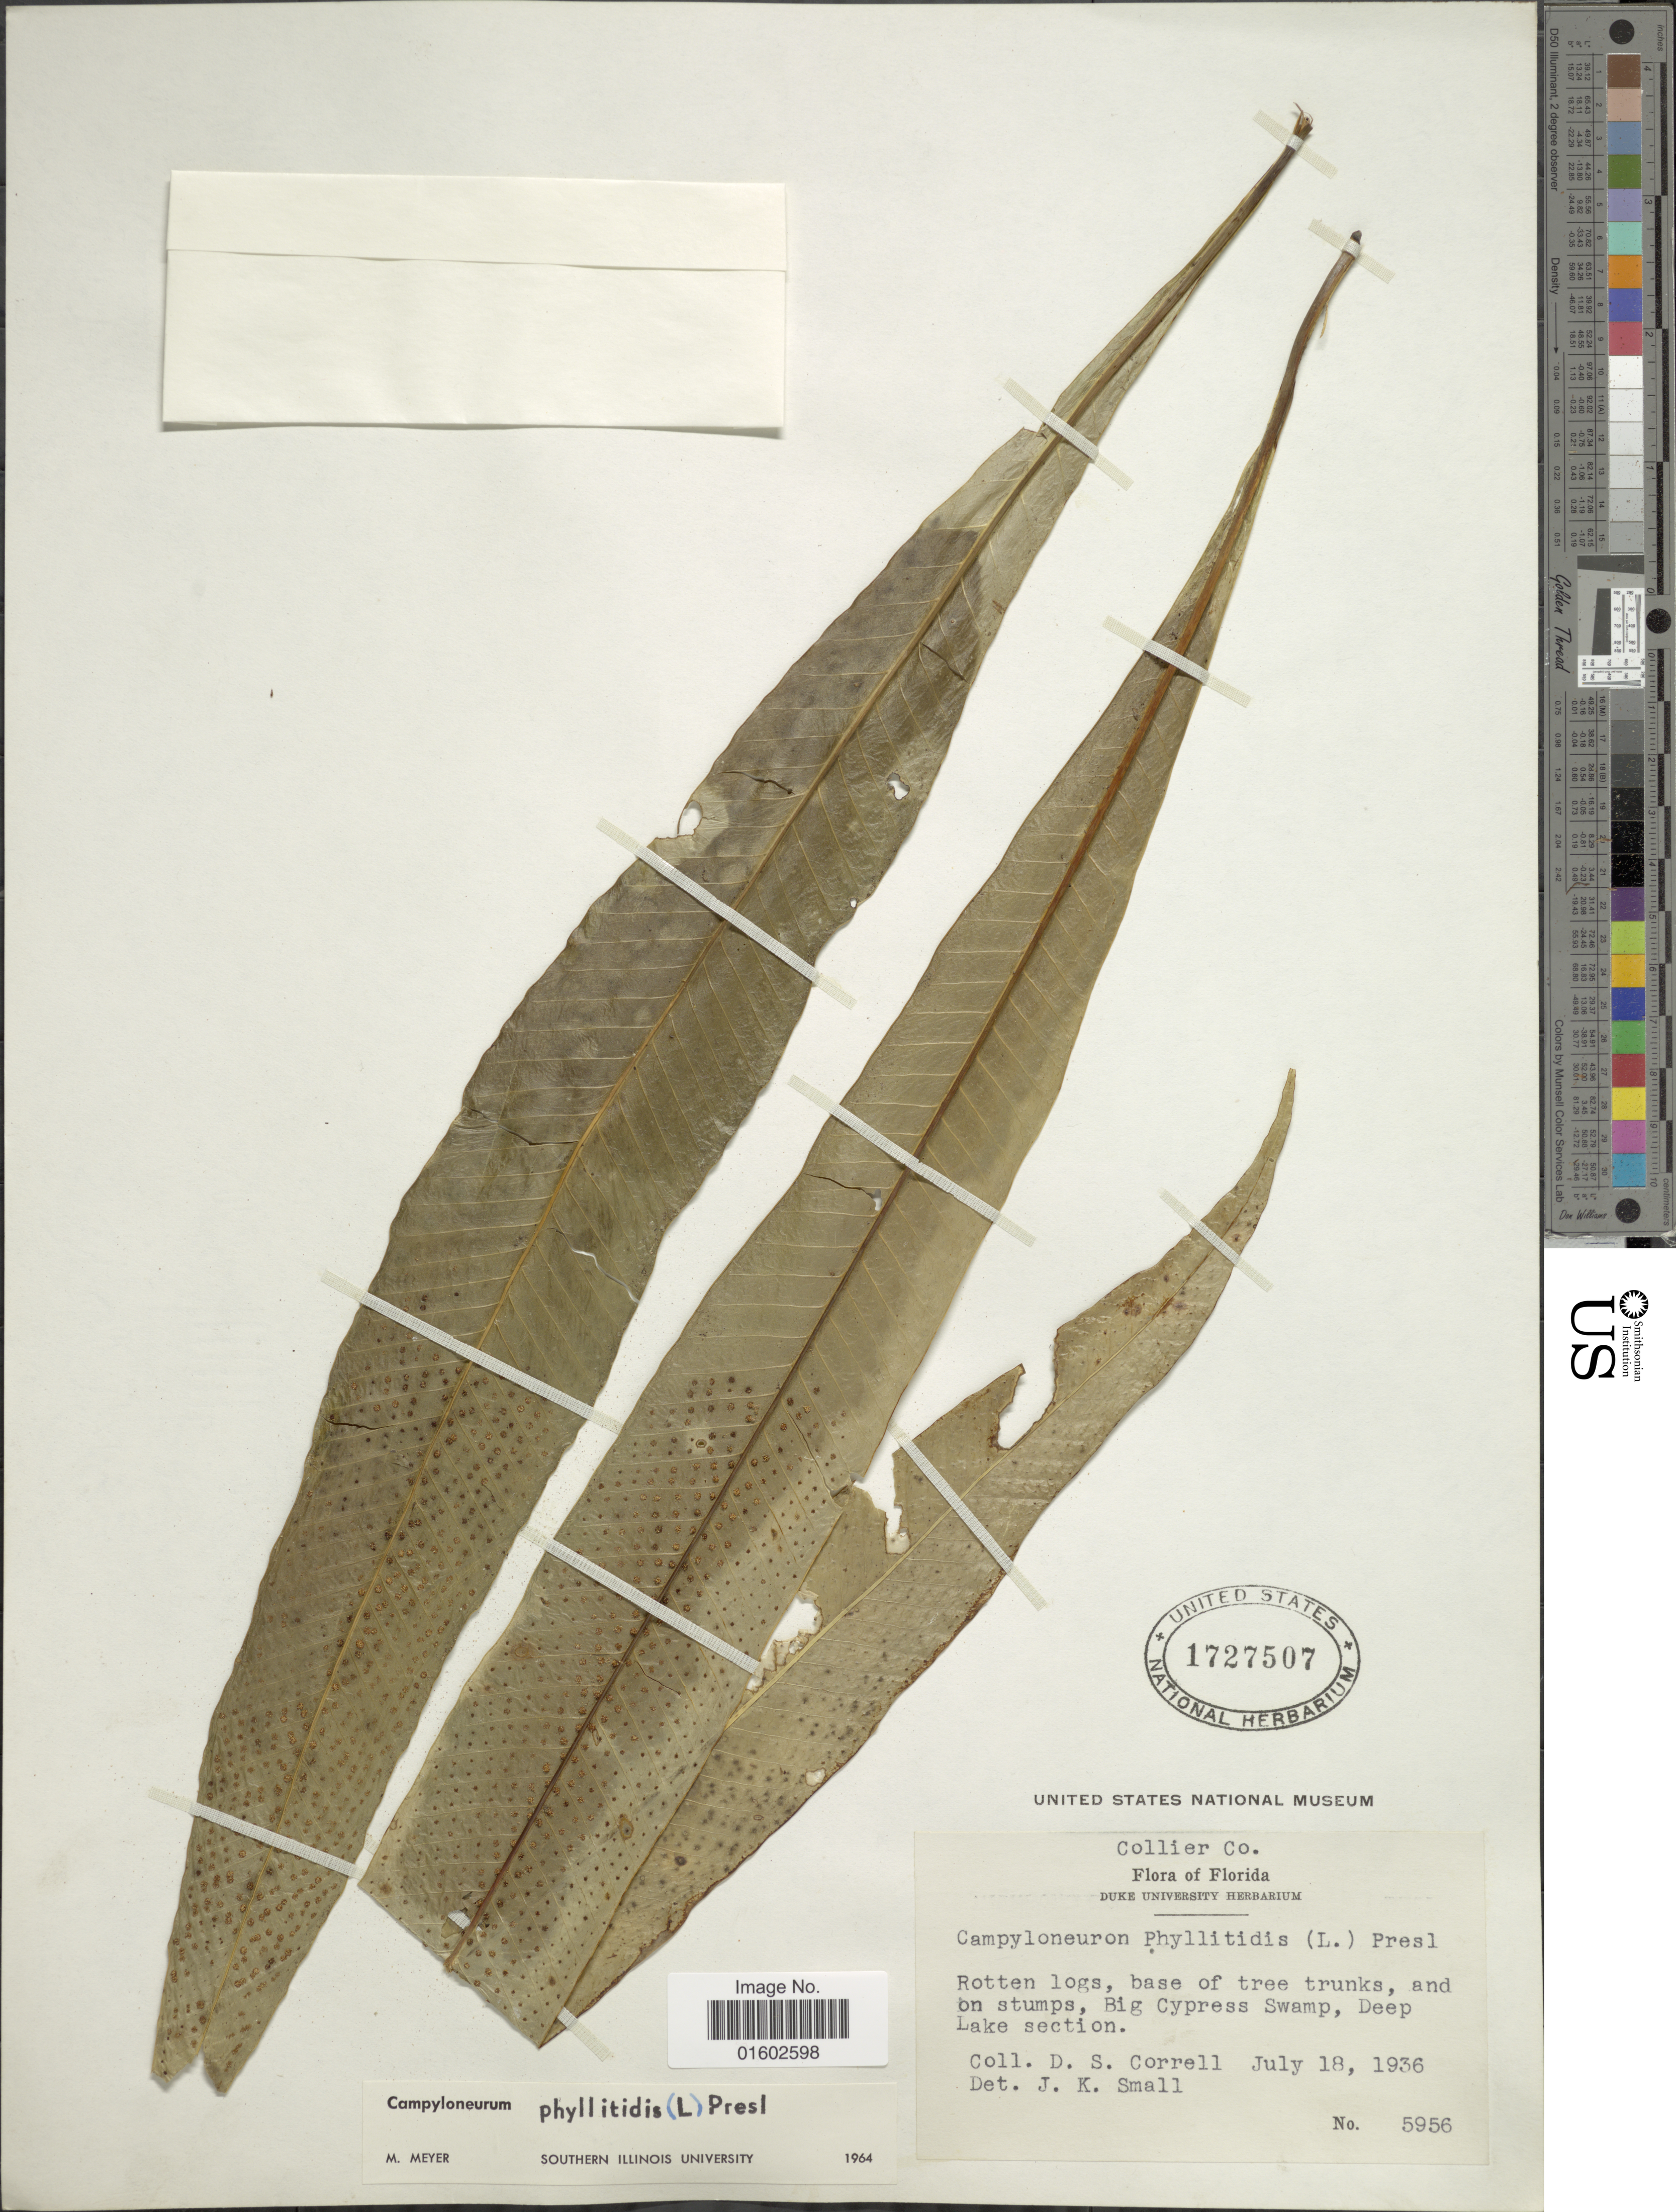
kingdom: Plantae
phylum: Tracheophyta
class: Polypodiopsida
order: Polypodiales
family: Polypodiaceae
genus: Campyloneurum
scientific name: Campyloneurum phyllitidis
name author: (L.) C. Presl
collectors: D. S. Correll & J. K. Small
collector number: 5956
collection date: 1936-07-18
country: United States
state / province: Florida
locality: Collier Co., Big Swamp, Deep Lake section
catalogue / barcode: US 1727507